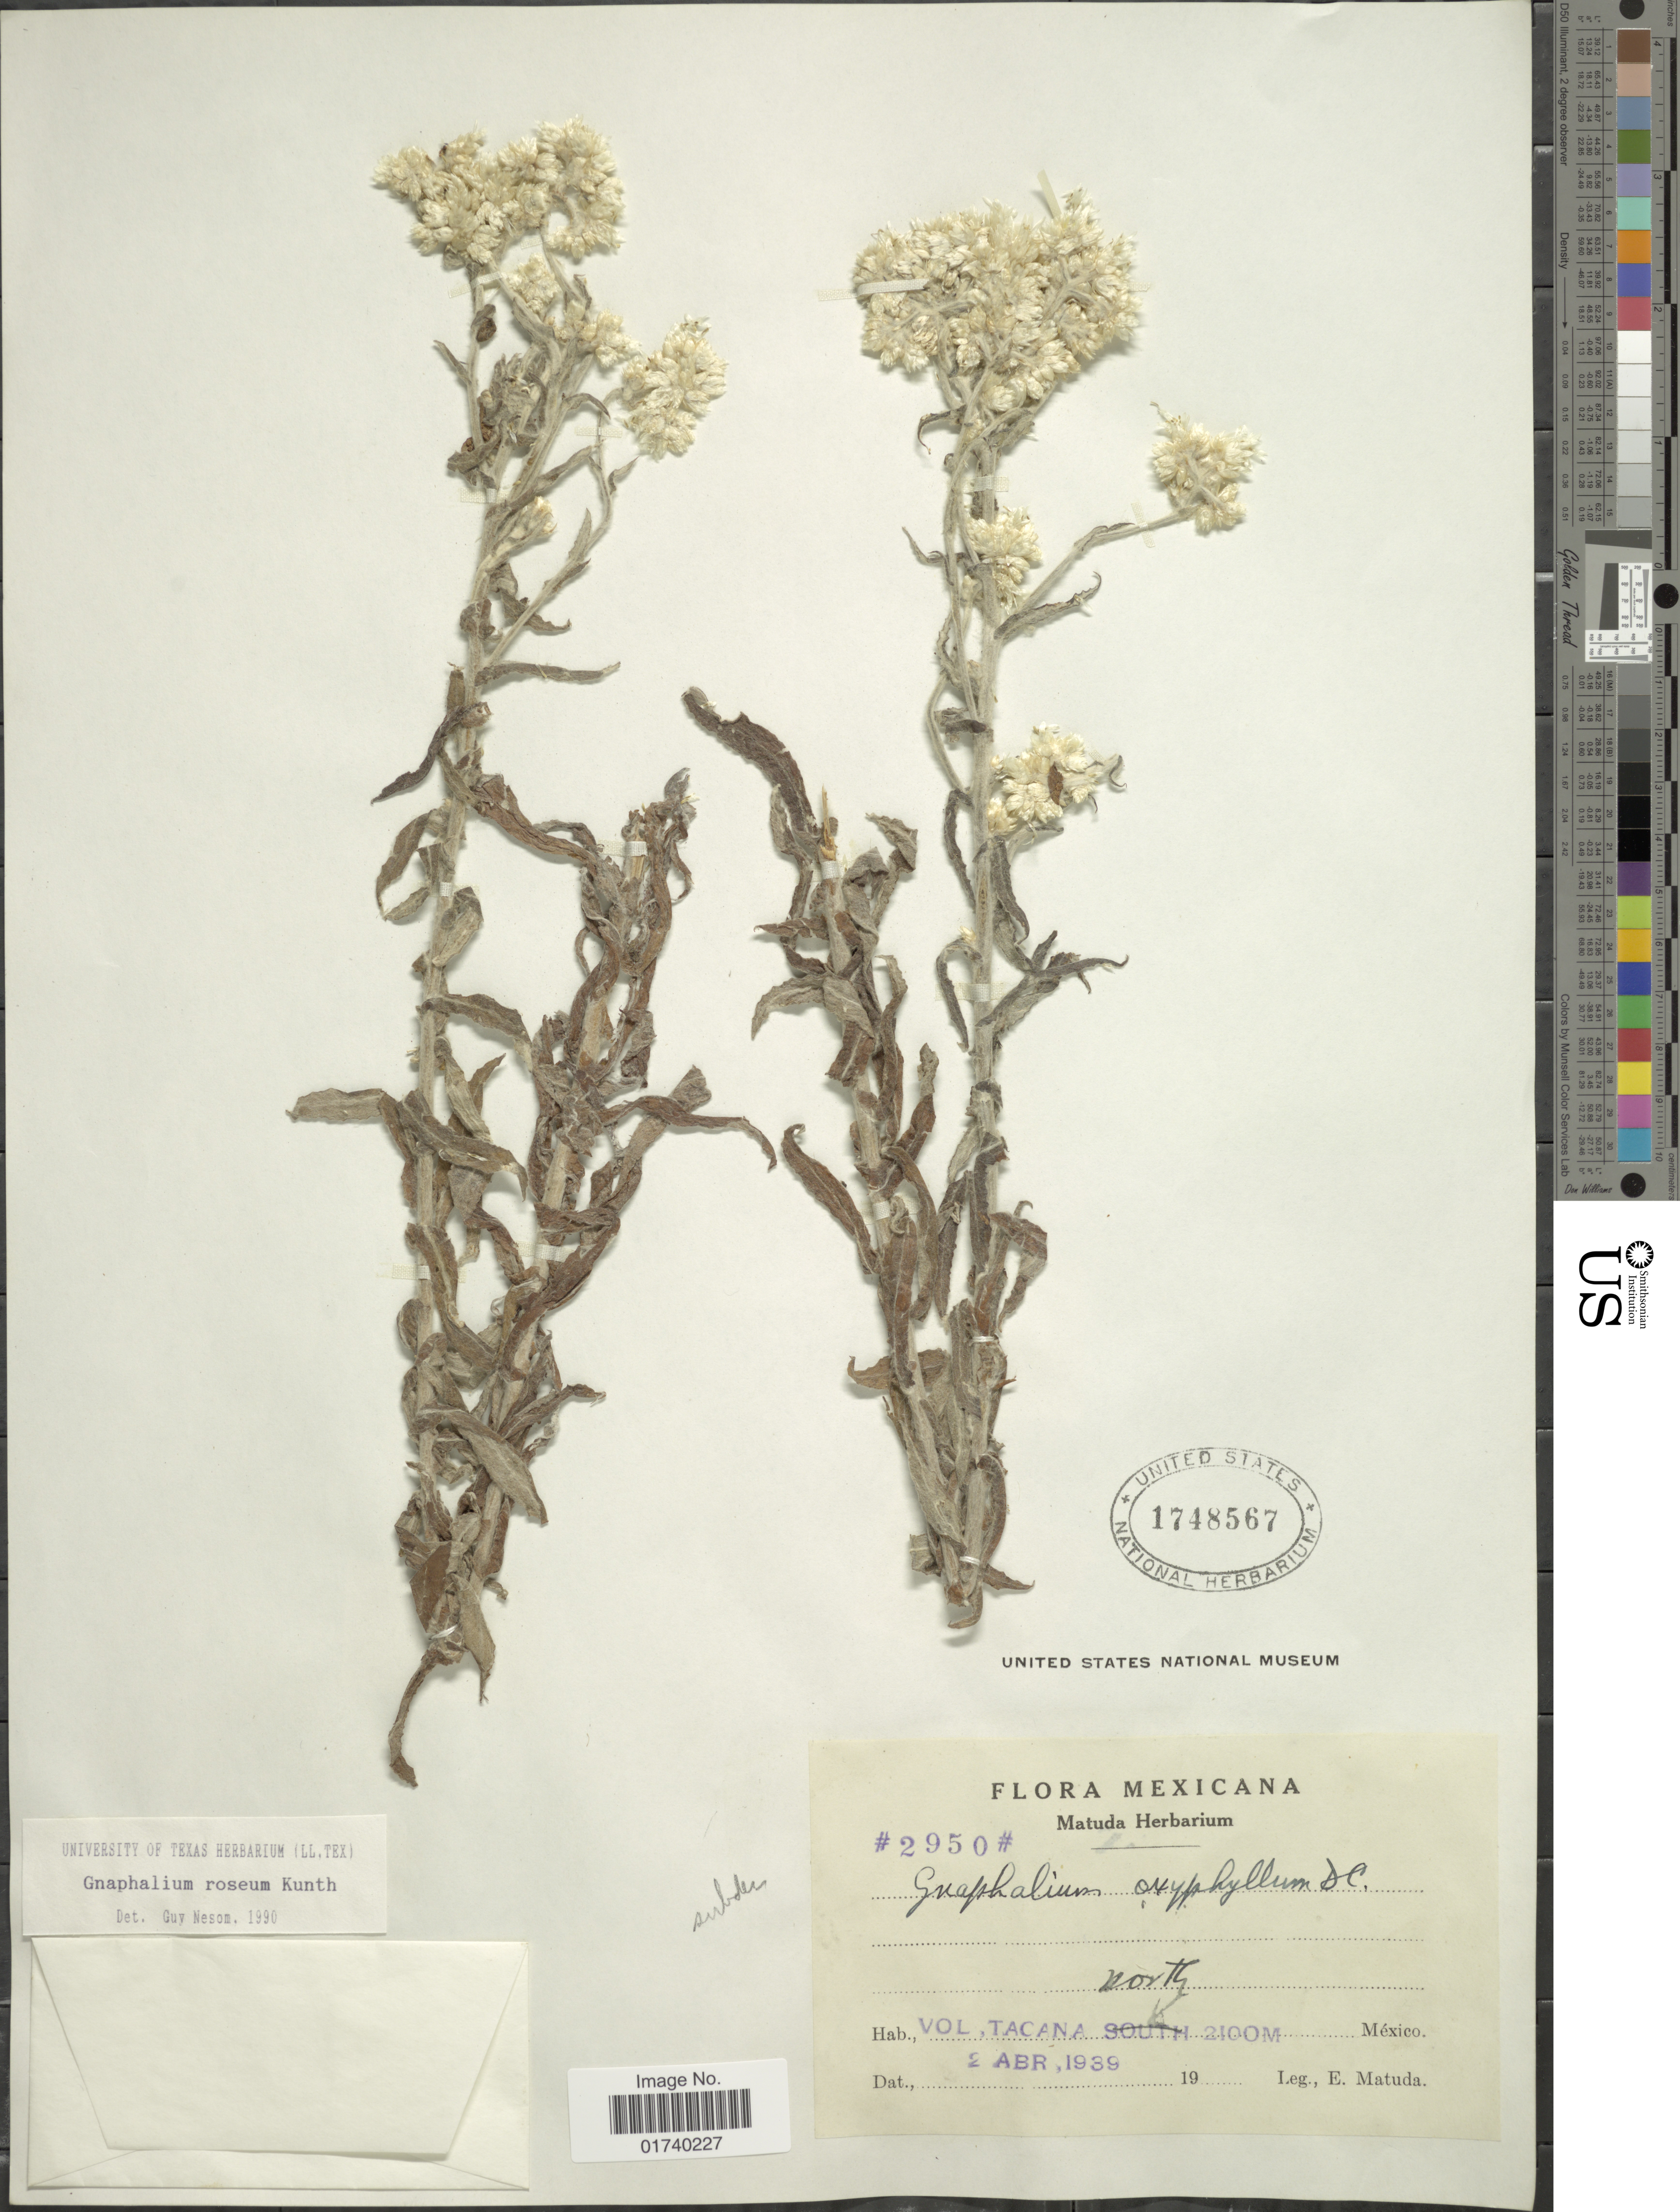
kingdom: Plantae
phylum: Tracheophyta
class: Magnoliopsida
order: Asterales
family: Asteraceae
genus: Pseudognaphalium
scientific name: Pseudognaphalium roseum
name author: (Kunth) Anderb.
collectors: E. Matuda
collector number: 2950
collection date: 1939-04-02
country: Mexico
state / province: Chiapas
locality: Vol Tacana, north.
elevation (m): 2100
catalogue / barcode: US 1748567